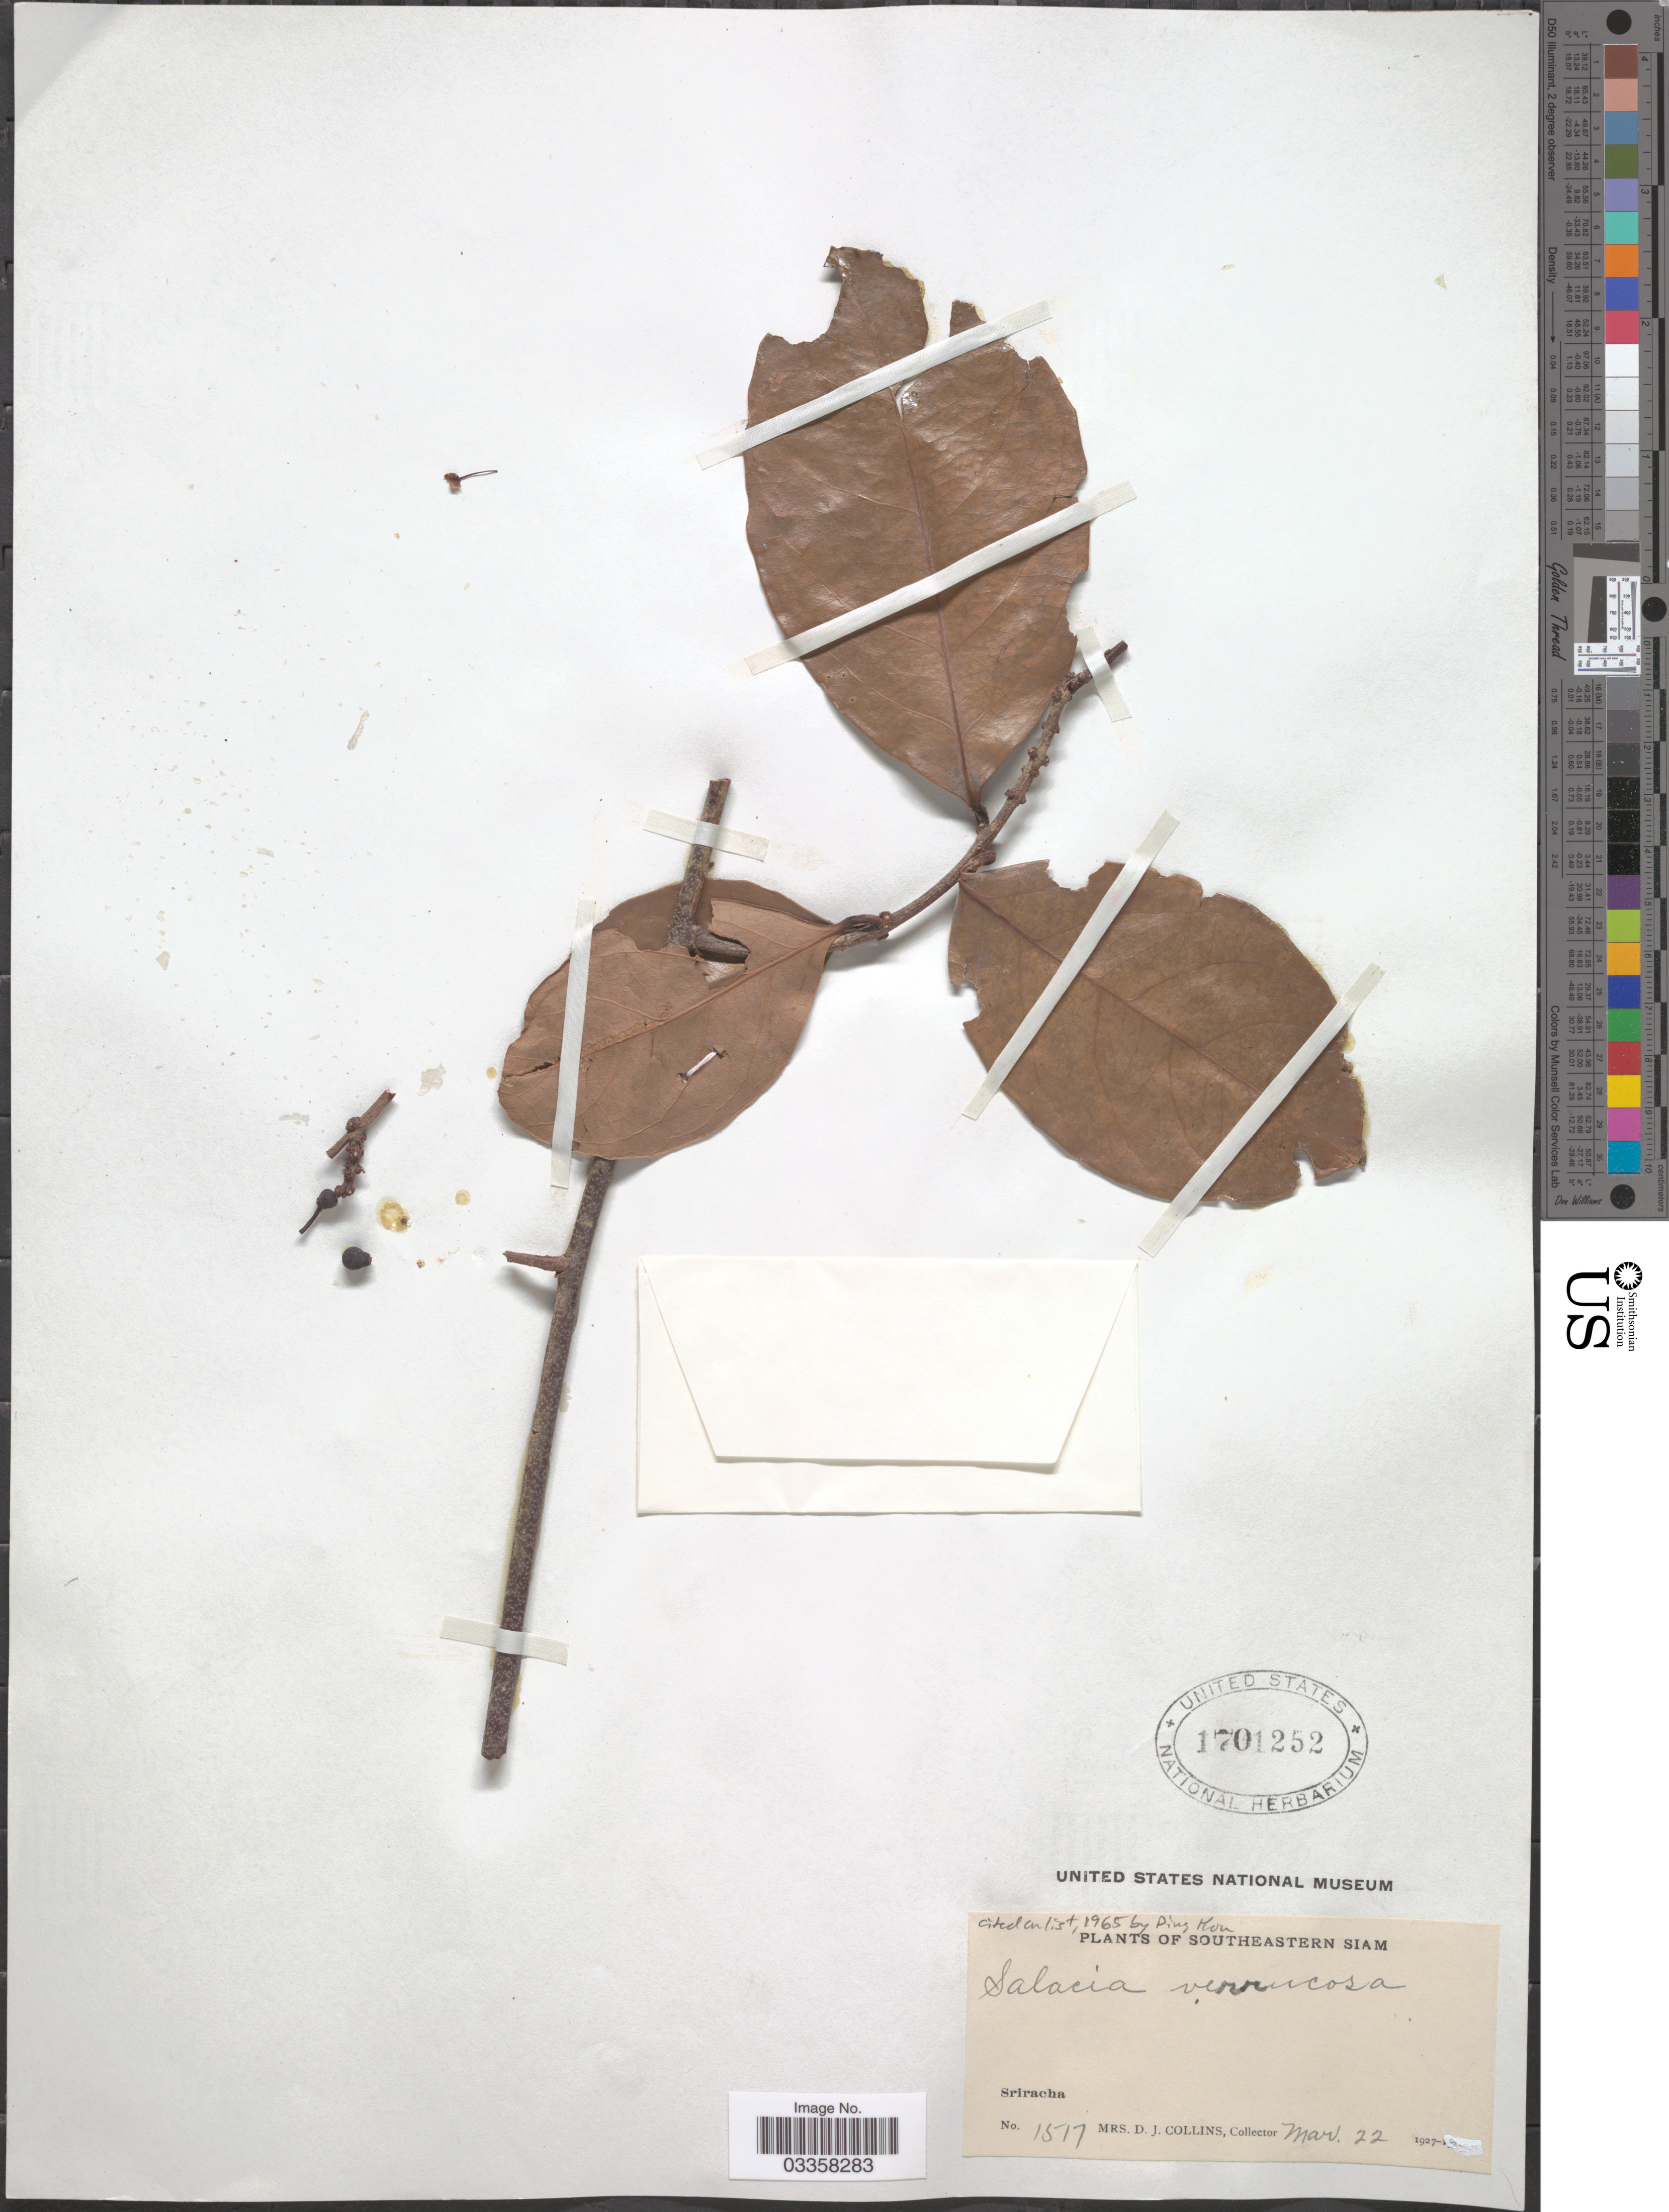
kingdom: Plantae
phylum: Tracheophyta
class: Magnoliopsida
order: Celastrales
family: Celastraceae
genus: Salacia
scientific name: Salacia verrucosa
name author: Wight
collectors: Mrs. D. J. Collins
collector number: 1517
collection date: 1927-03-22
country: Thailand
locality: Southeastern Siam. Sriracha.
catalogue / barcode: US 1701252